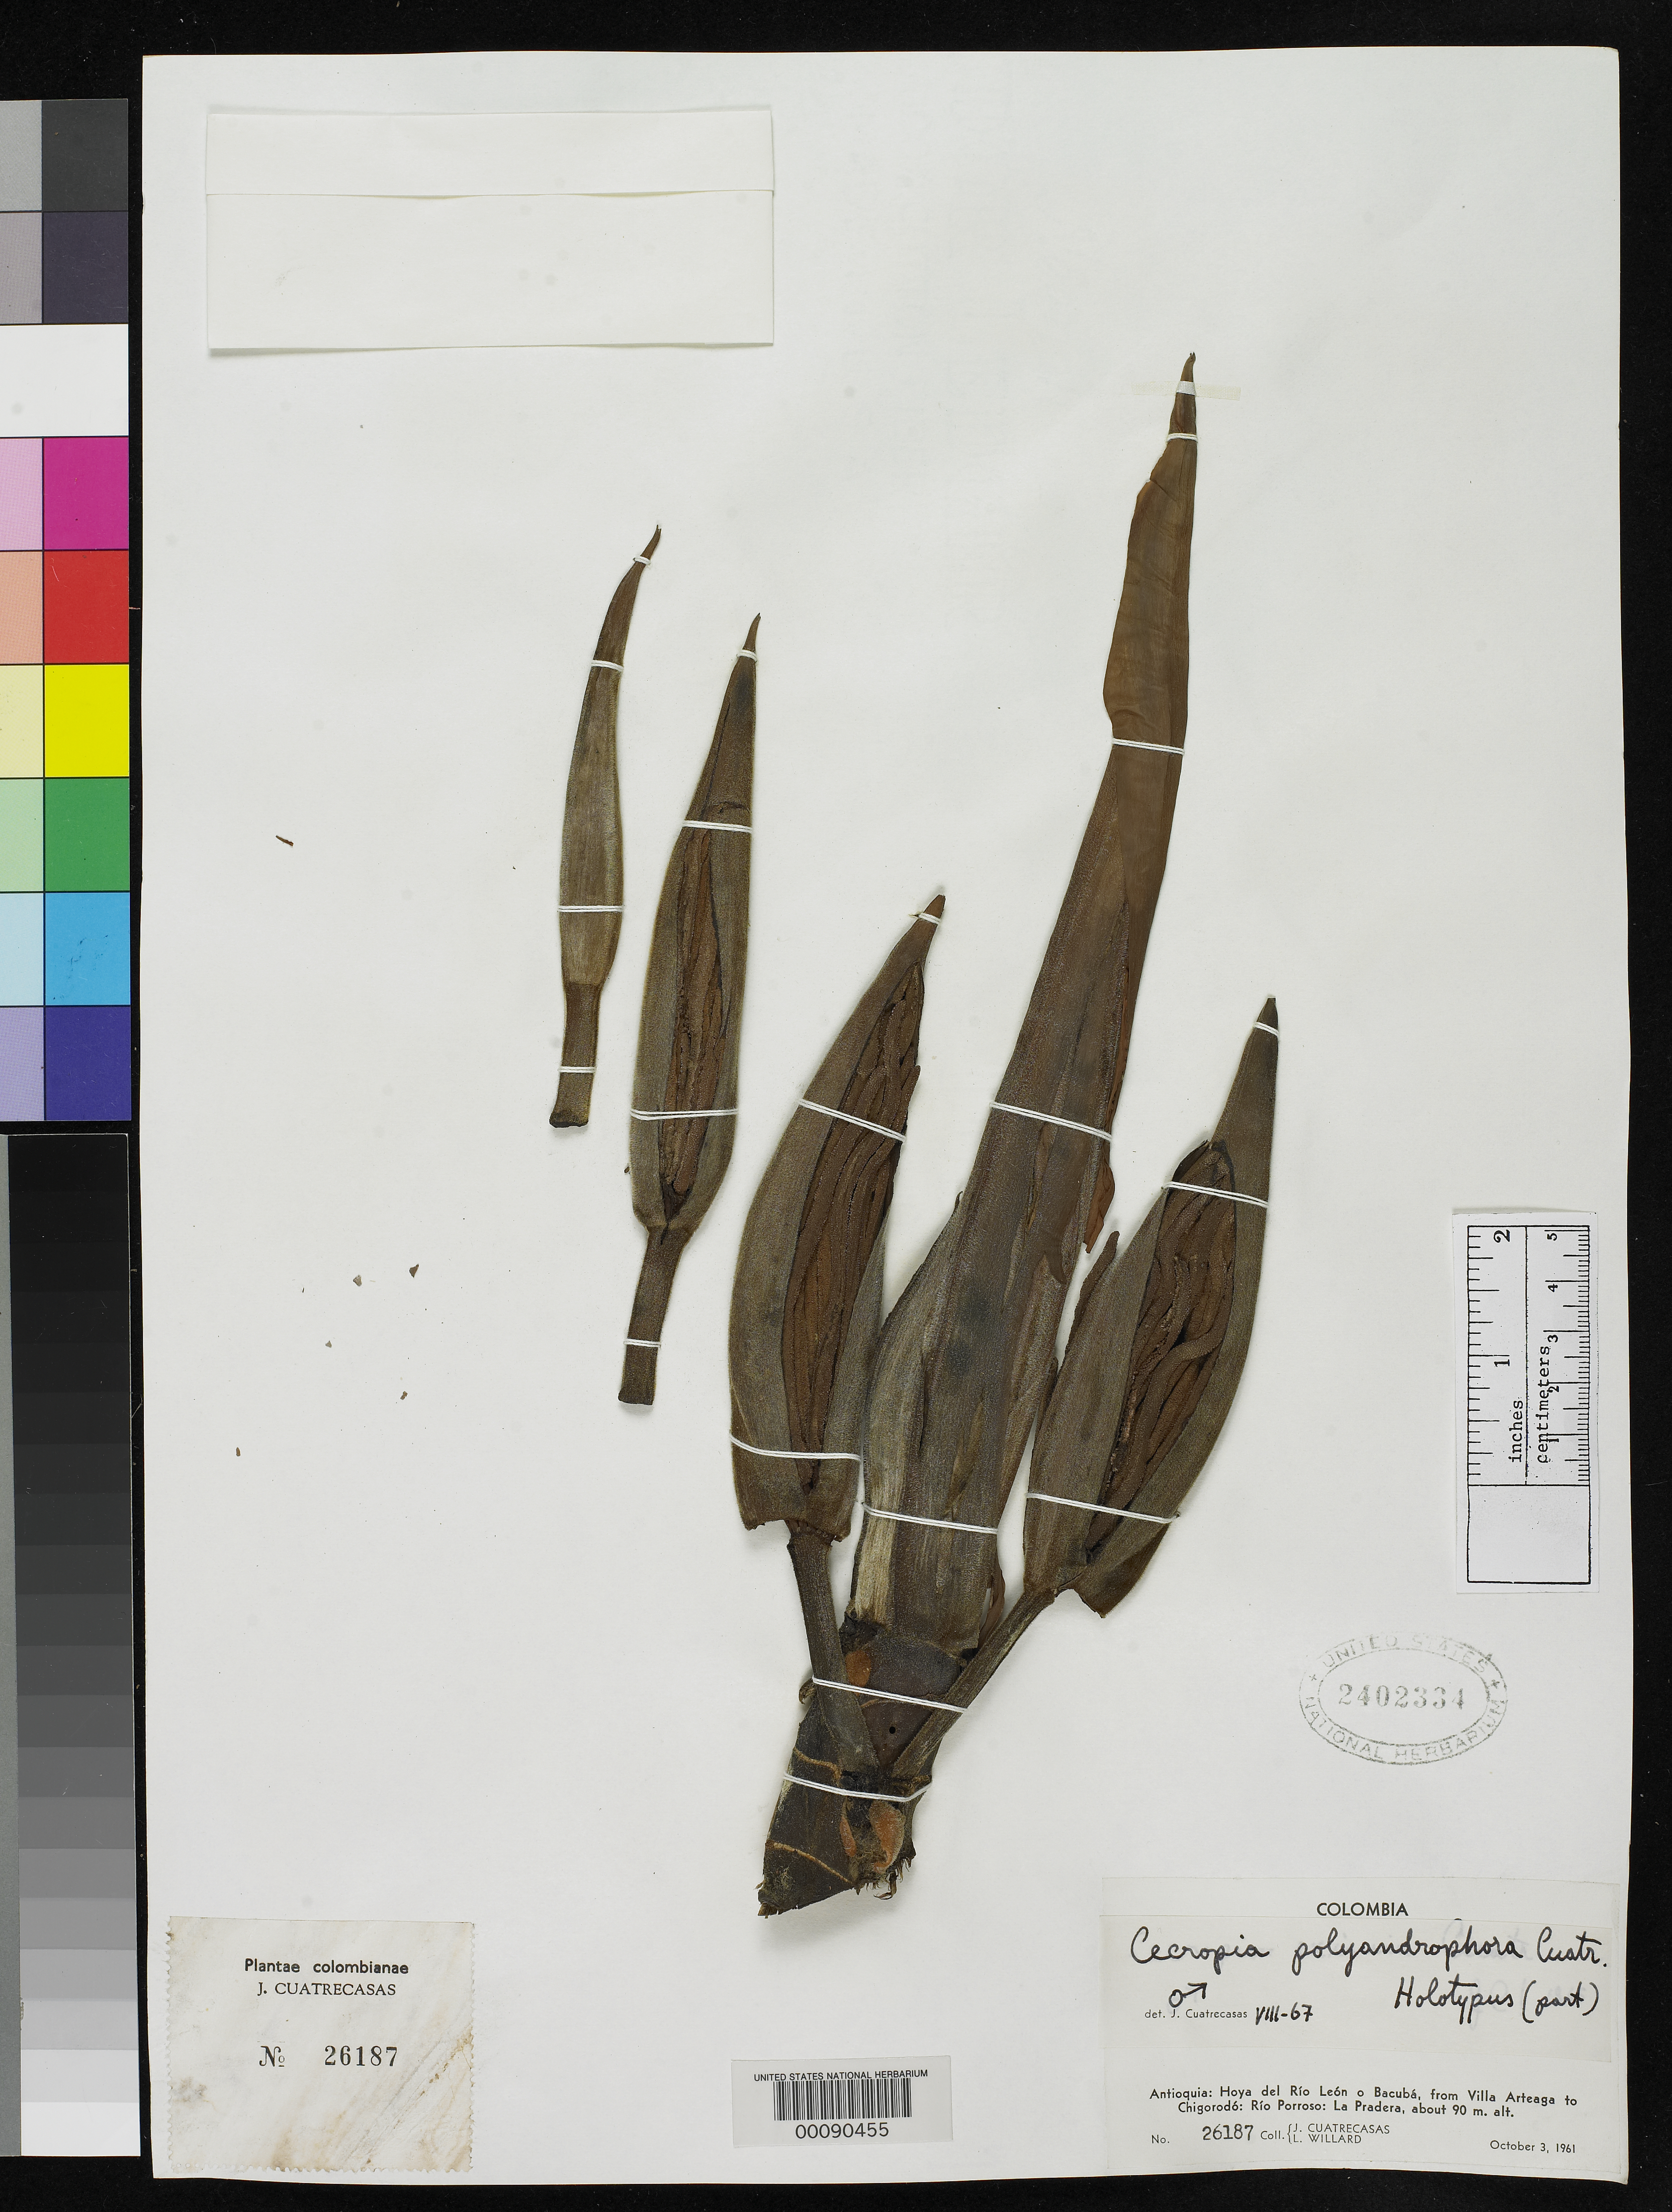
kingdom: Plantae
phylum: Tracheophyta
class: Magnoliopsida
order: Rosales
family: Urticaceae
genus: Cecropia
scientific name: Cecropia polyandrophora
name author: Cuatrec.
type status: Holotype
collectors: J. Cuatrecasas & L. Willard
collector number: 26187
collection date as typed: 03 Oct 1961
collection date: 1961-10-03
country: Colombia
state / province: Antioquia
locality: Hoya del Rio Leon o Bacuba from Villa Artega to CHigordo, Rio Porroso, La Pradera.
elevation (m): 90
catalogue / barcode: US 2402334